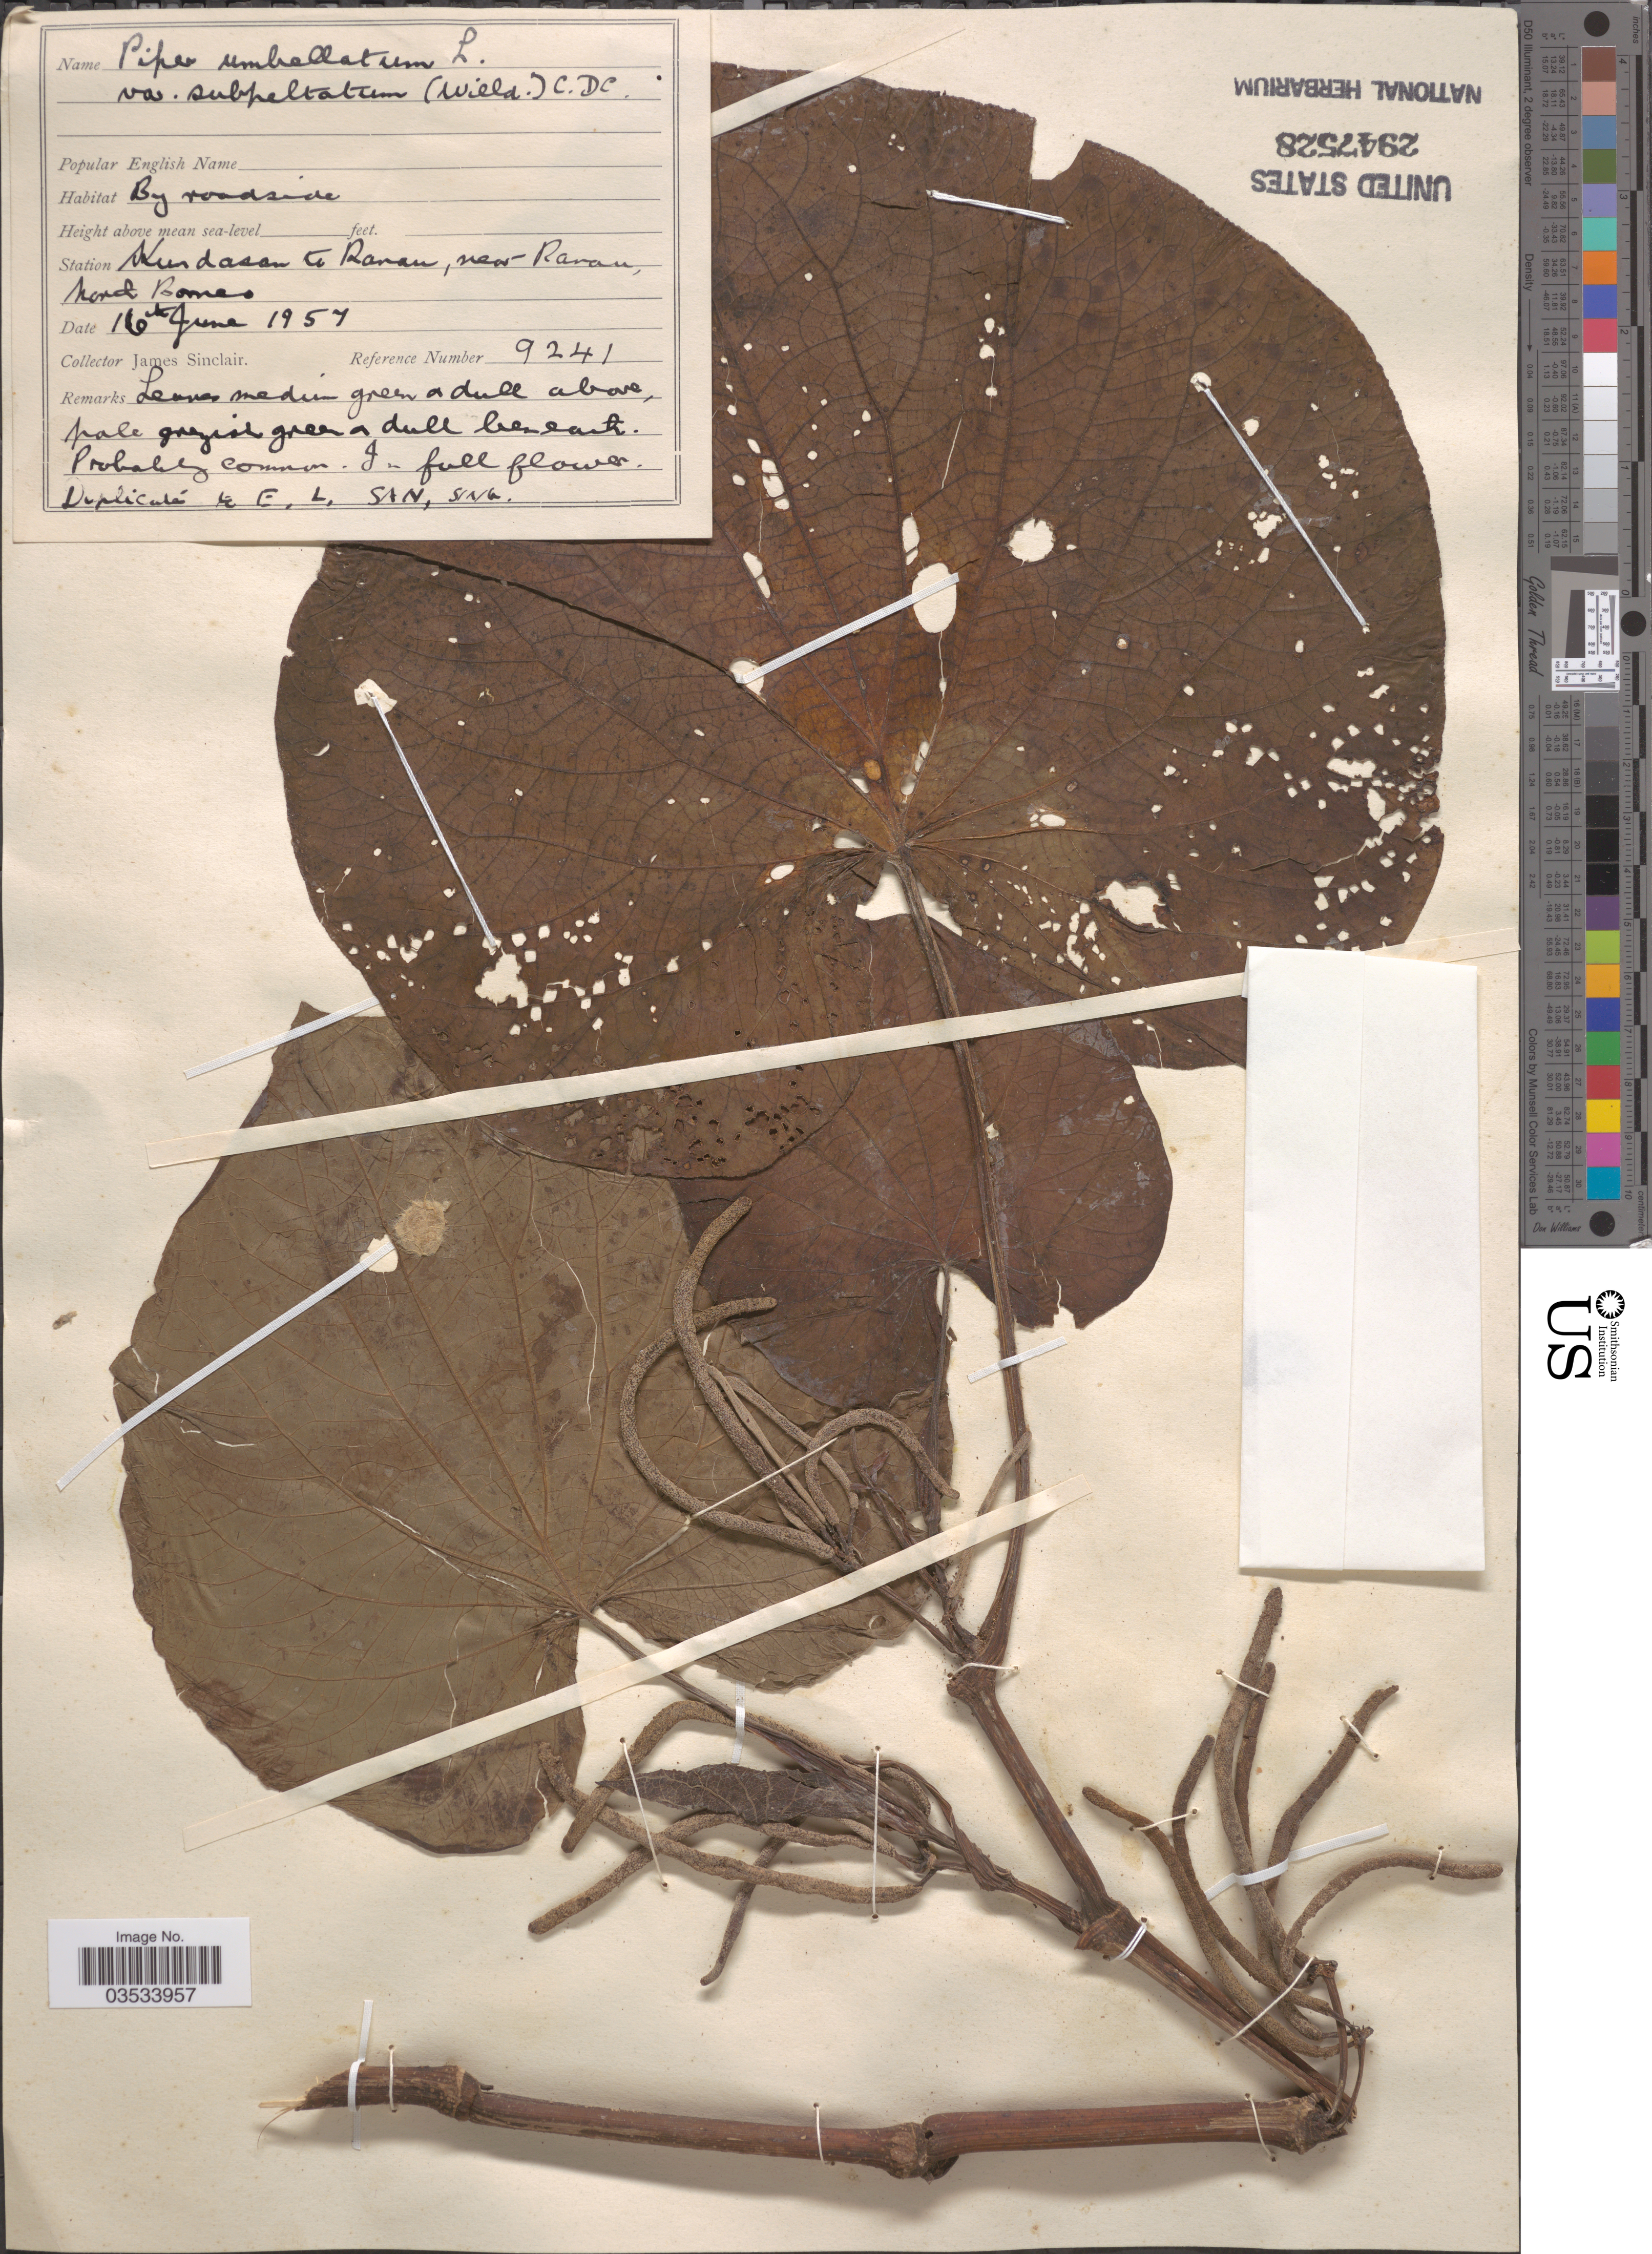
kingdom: Plantae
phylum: Tracheophyta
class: Magnoliopsida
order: Piperales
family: Piperaceae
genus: Piper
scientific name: Piper umbellatum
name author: L.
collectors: J. Sinclair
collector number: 9241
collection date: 1957-06-16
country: Malaysia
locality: Station Kundasan to Ranau, near Ranau, North Borneo.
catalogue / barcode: US 2947528